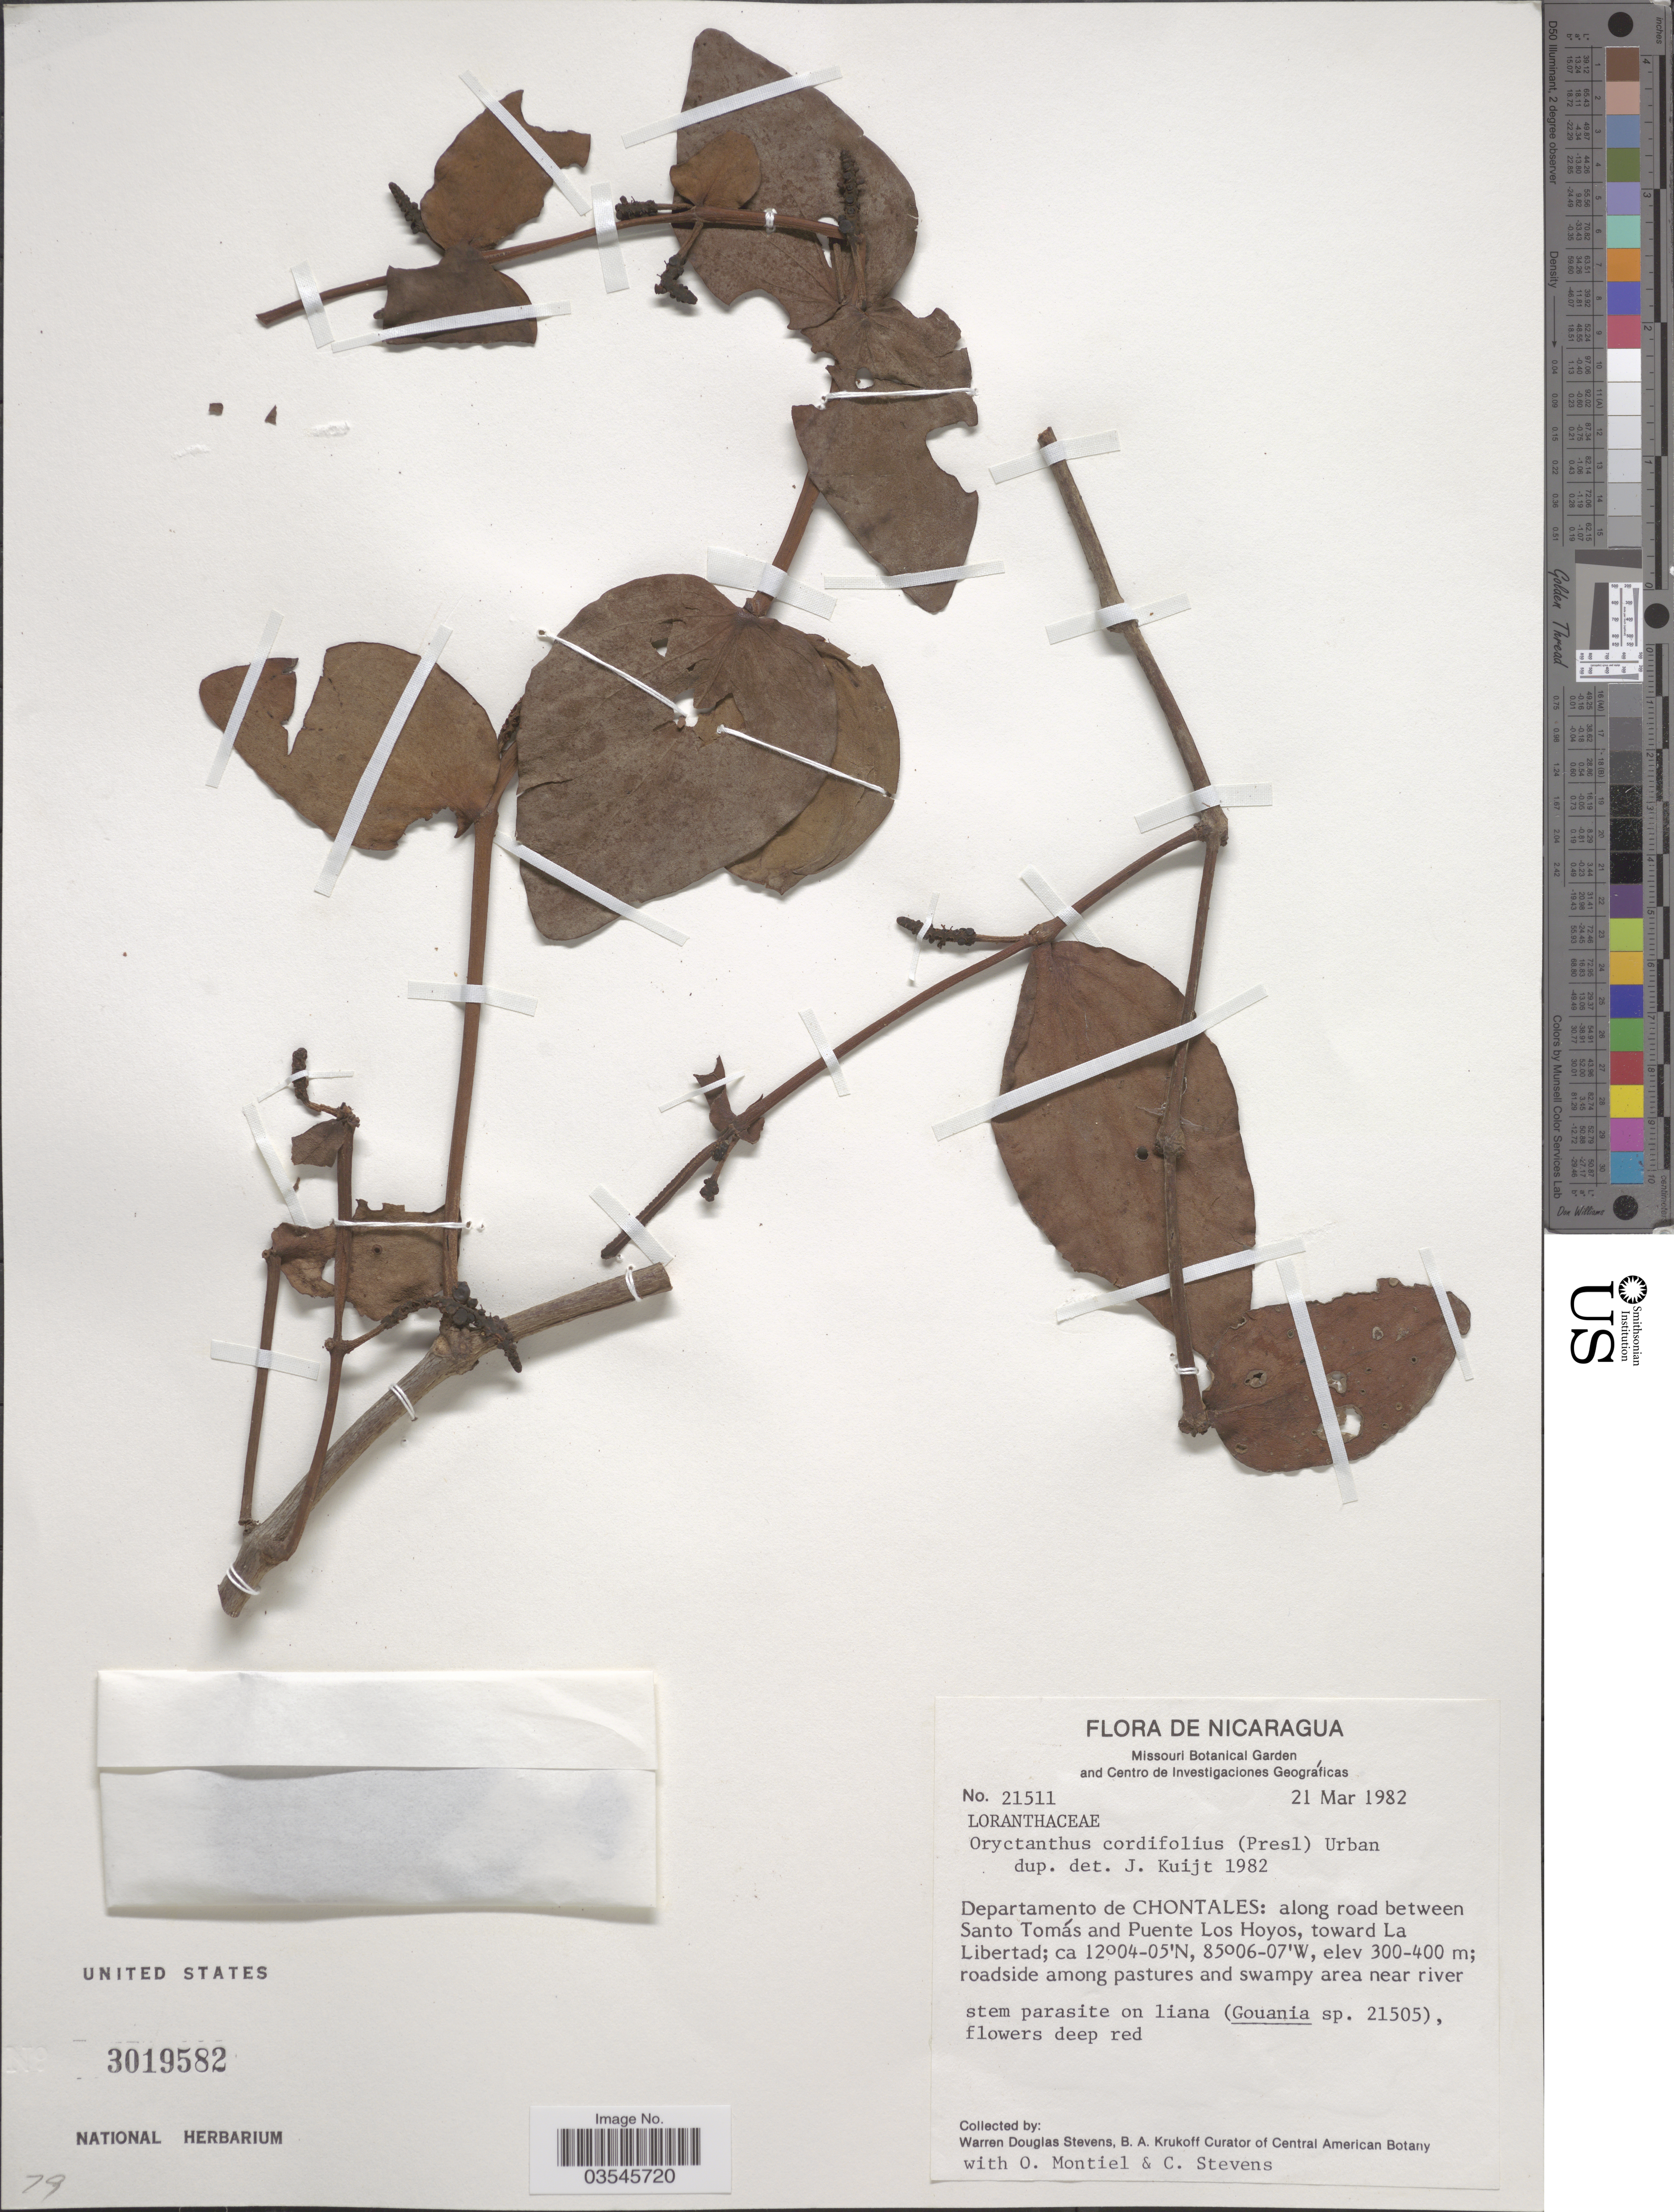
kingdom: Plantae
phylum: Tracheophyta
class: Magnoliopsida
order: Santalales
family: Loranthaceae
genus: Oryctanthus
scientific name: Oryctanthus cordifolius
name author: (C. Presl) Urb.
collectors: W. D. Stevens, B. A. Krukoff, O. Montiel & C. Stevens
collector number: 21511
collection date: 1982-03-21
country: Nicaragua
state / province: Chontales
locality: Departamento de Chontales: along road between Santo Tomás and Puente Los Hoyos, toward La Libertad.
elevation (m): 300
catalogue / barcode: US 3019582